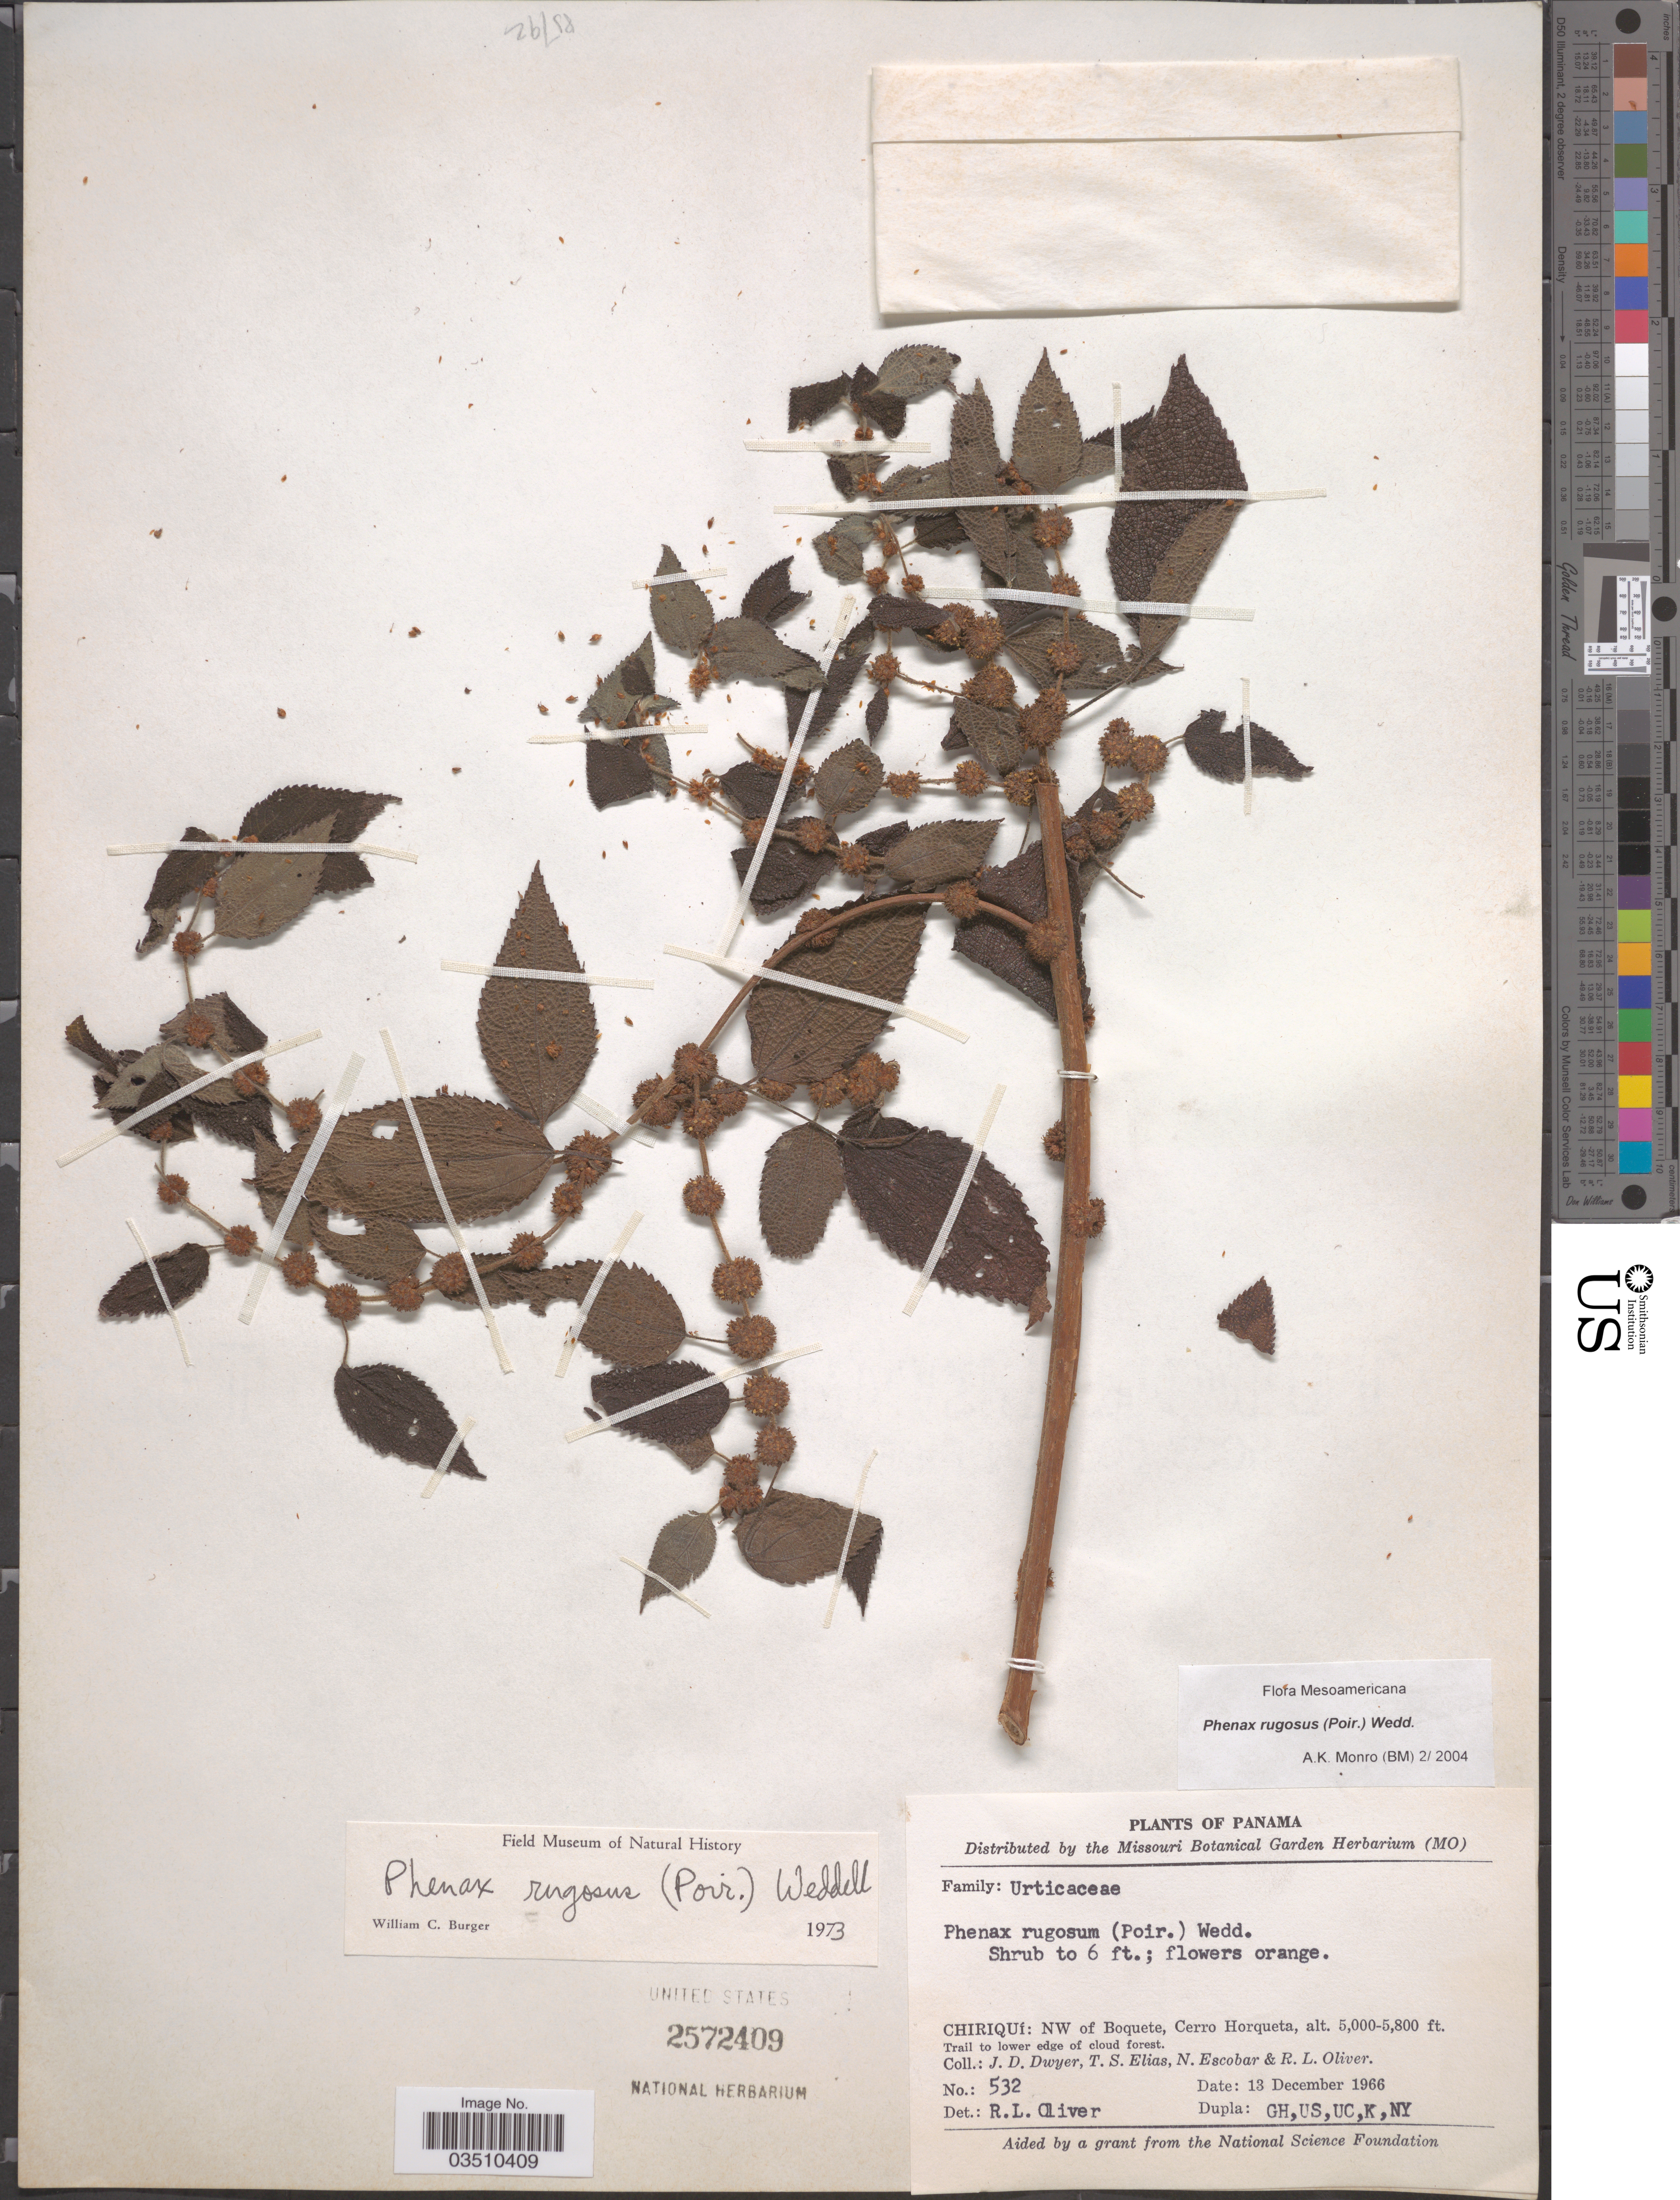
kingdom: Plantae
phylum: Tracheophyta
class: Magnoliopsida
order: Rosales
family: Urticaceae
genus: Phenax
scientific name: Phenax rugosus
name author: (Poir.) Wedd.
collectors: J. D. Dwyer, T. S. Elias, N. Escobar & R. Oliver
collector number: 532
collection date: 1966-12-13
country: Panama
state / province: Chiriqui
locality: NW of Boquete, Cerro Horqueta.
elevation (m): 1524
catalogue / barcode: US 2572409